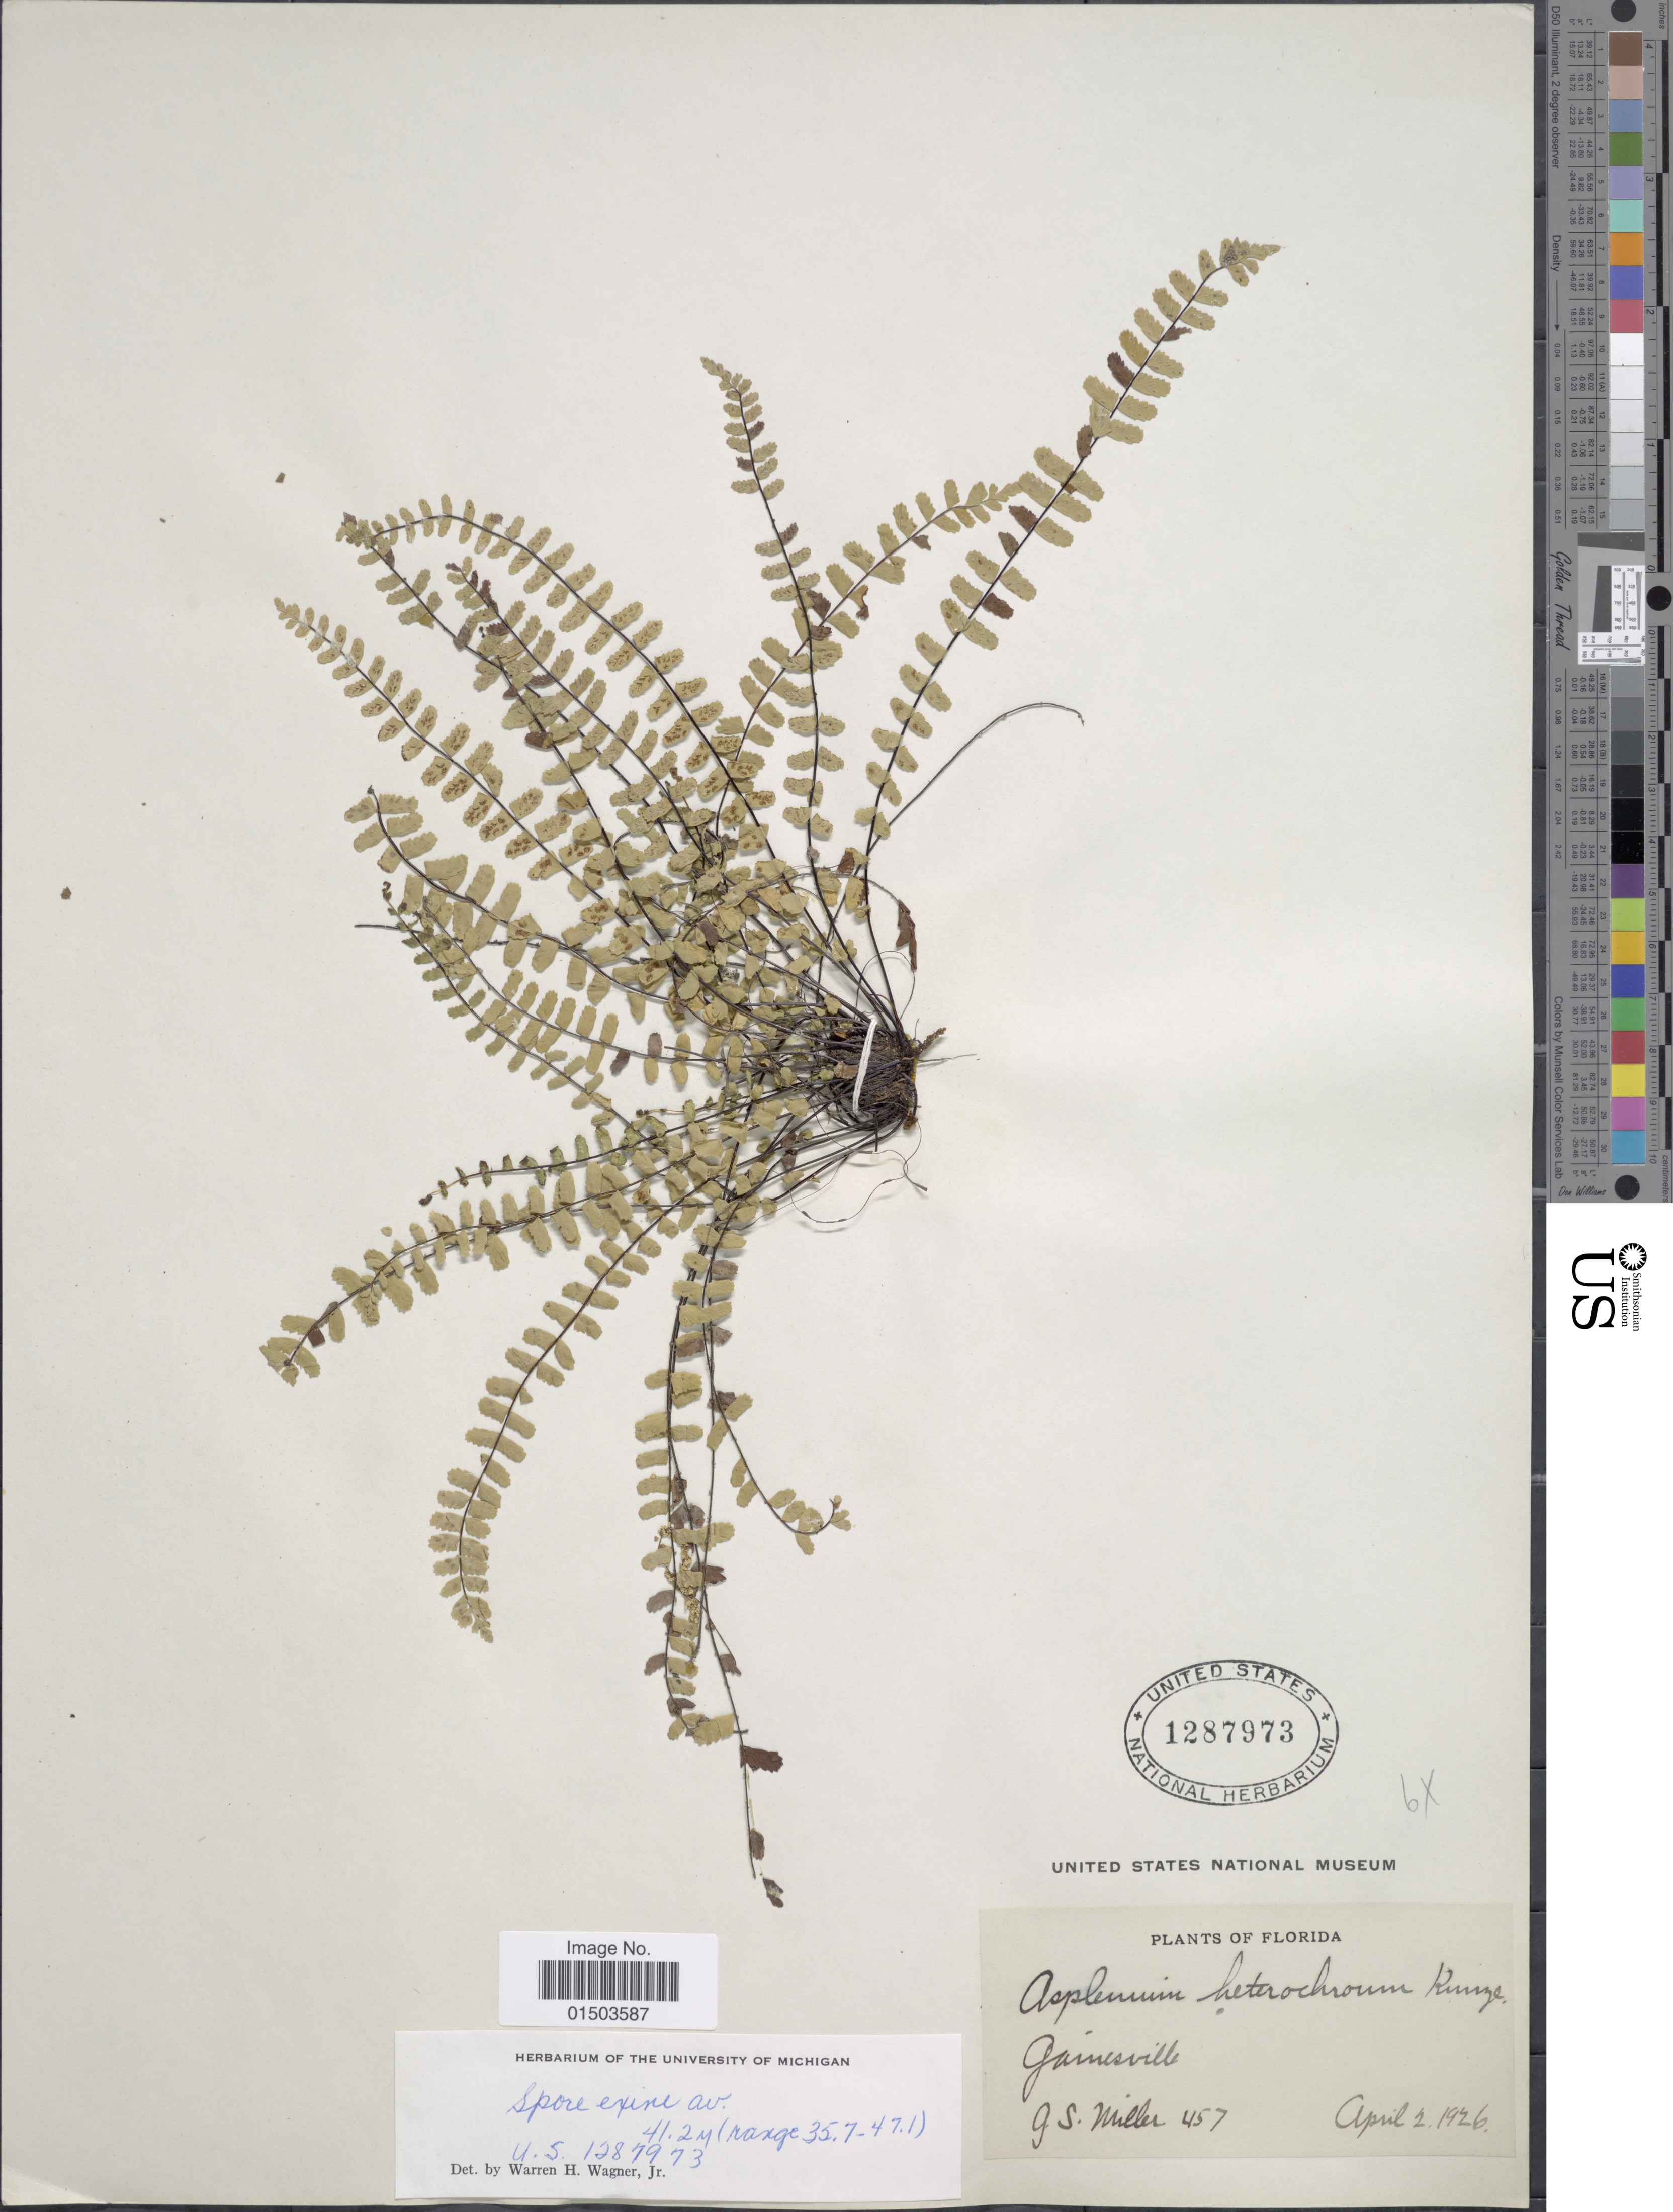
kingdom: Plantae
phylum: Tracheophyta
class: Polypodiopsida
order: Polypodiales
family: Aspleniaceae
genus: Asplenium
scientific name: Asplenium heterochroum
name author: Kunze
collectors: G. S. Miller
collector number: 457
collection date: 1926-04-02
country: United States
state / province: Florida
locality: Florida, Gainesville.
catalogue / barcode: US 1287973